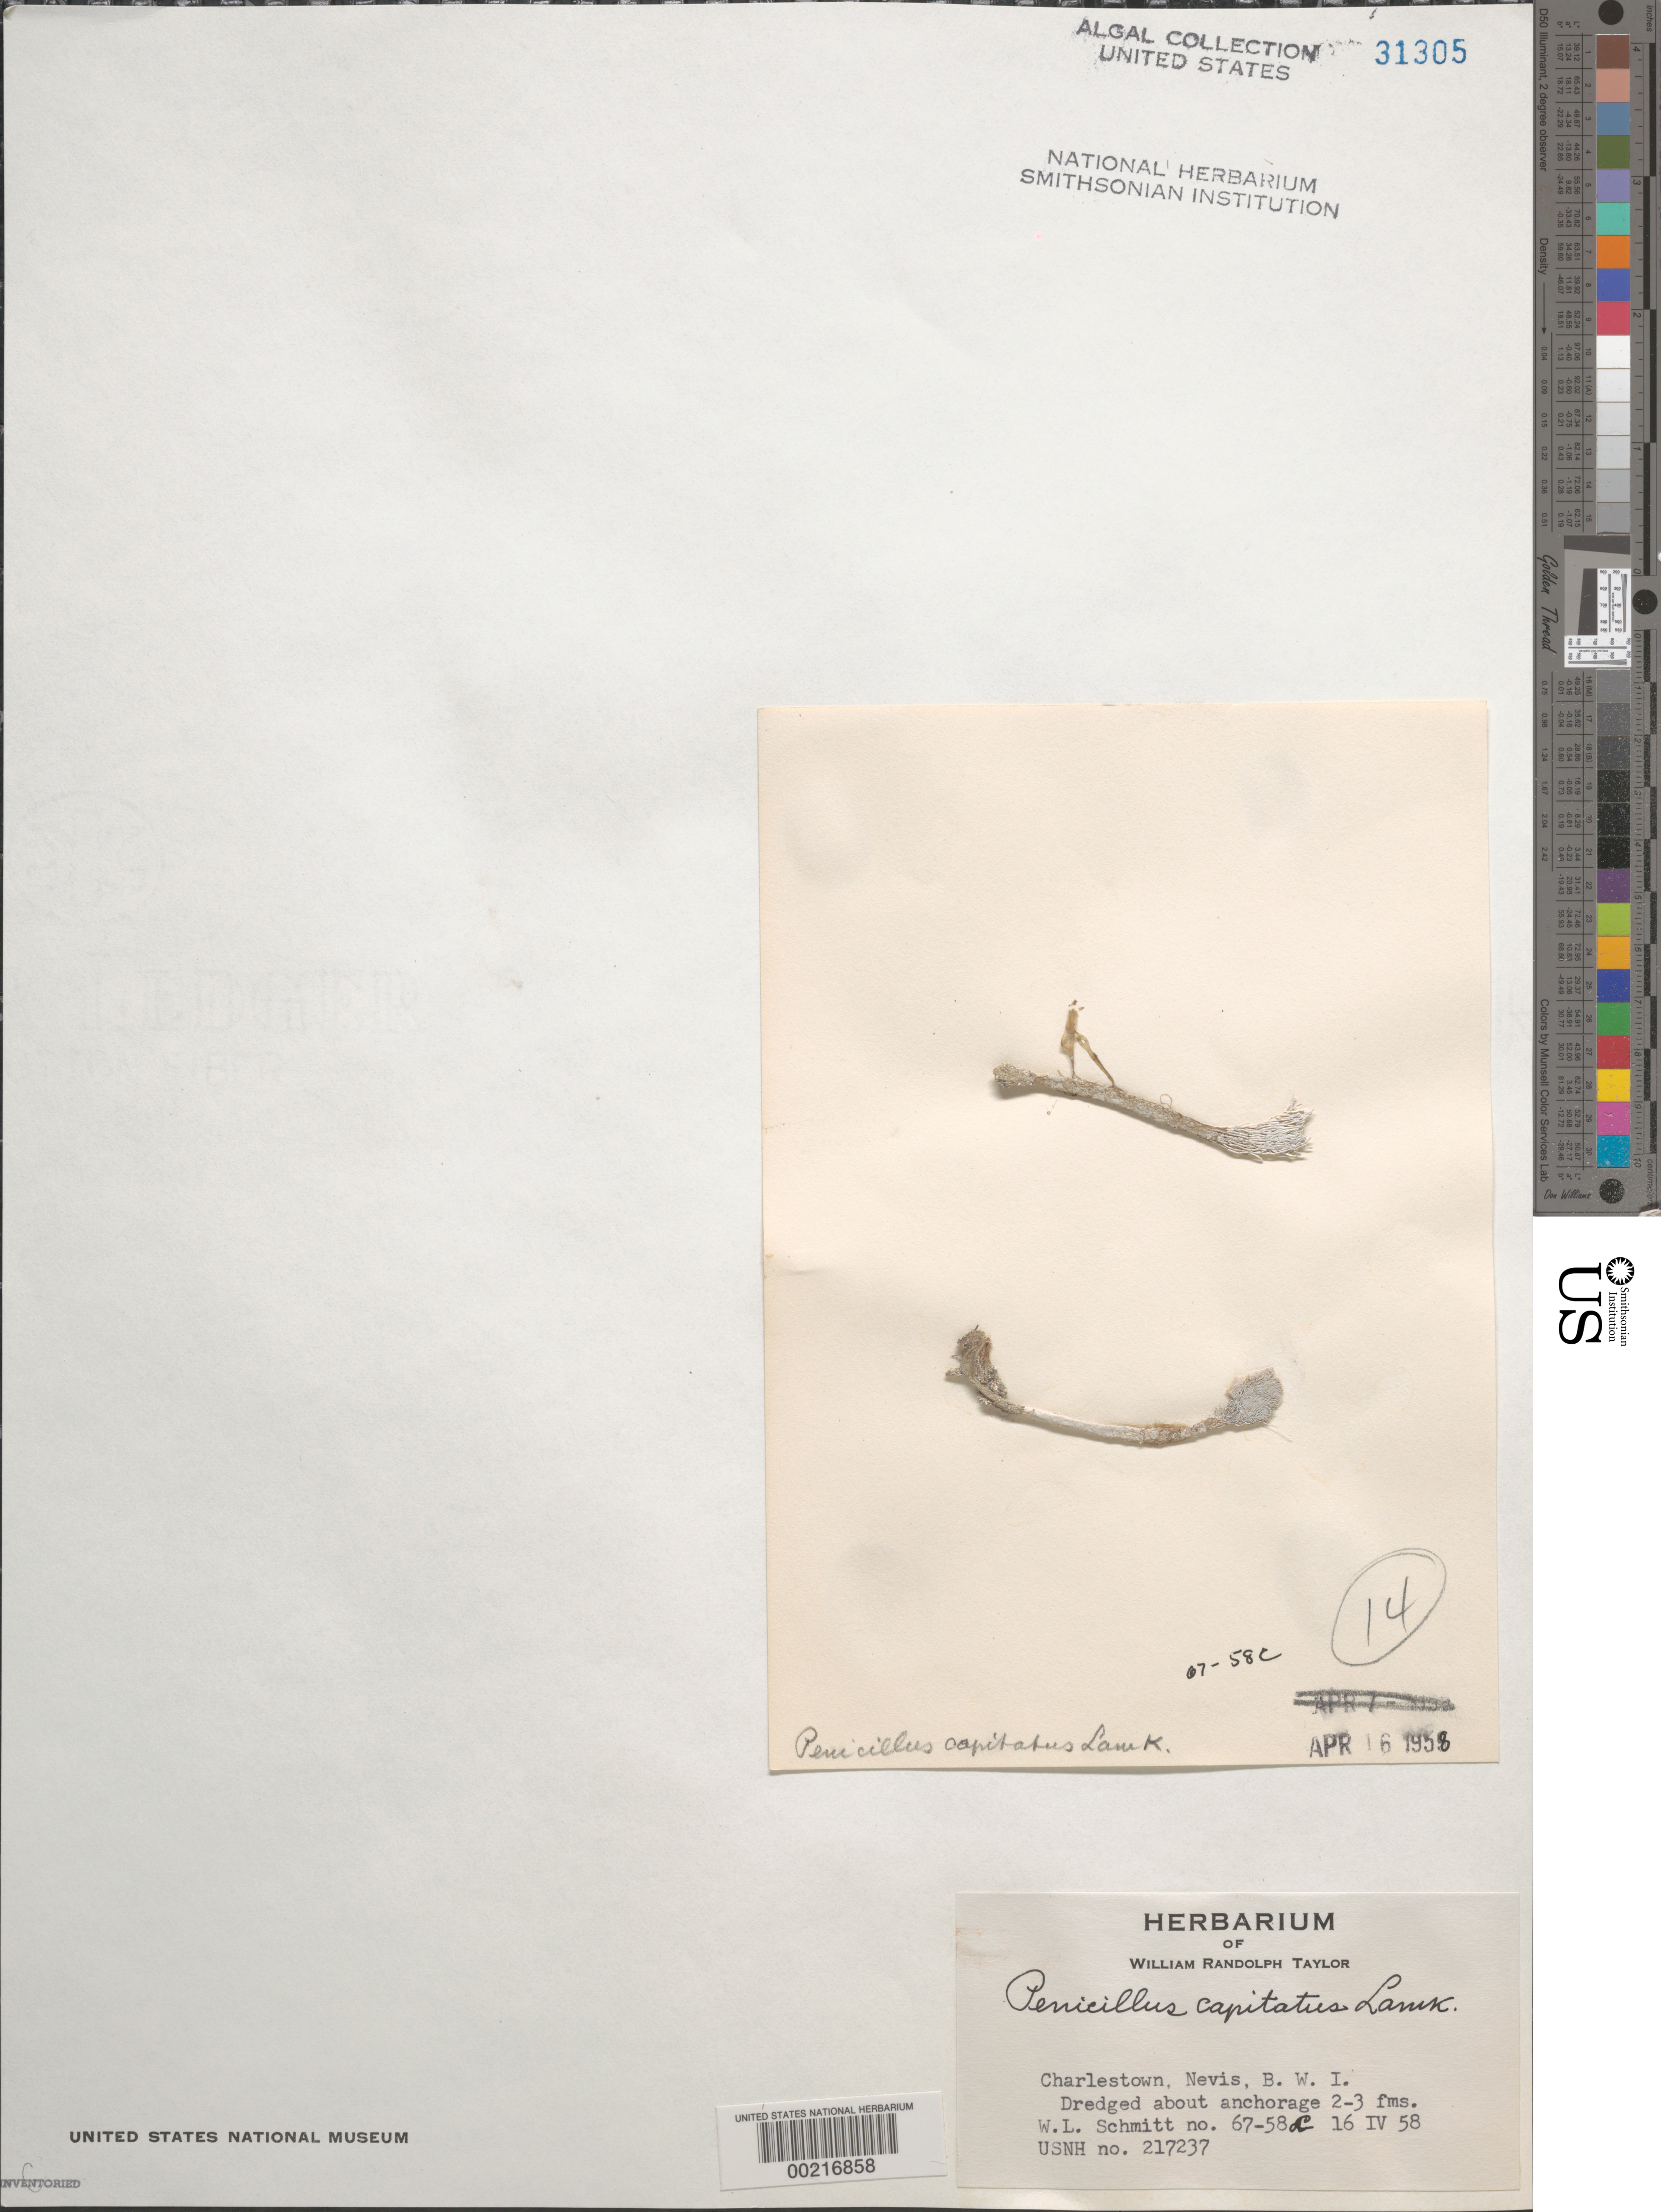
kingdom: Plantae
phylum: Chlorophyta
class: Ulvophyceae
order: Bryopsidales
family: Udoteaceae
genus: Penicillus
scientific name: Penicillus capitatus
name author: Lam.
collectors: W. L. Schmitt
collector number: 67-58c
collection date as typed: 16 Apr 1958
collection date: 1958-04-16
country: St. Christopher-Nevis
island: Nevis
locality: Charlestown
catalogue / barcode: US 31305